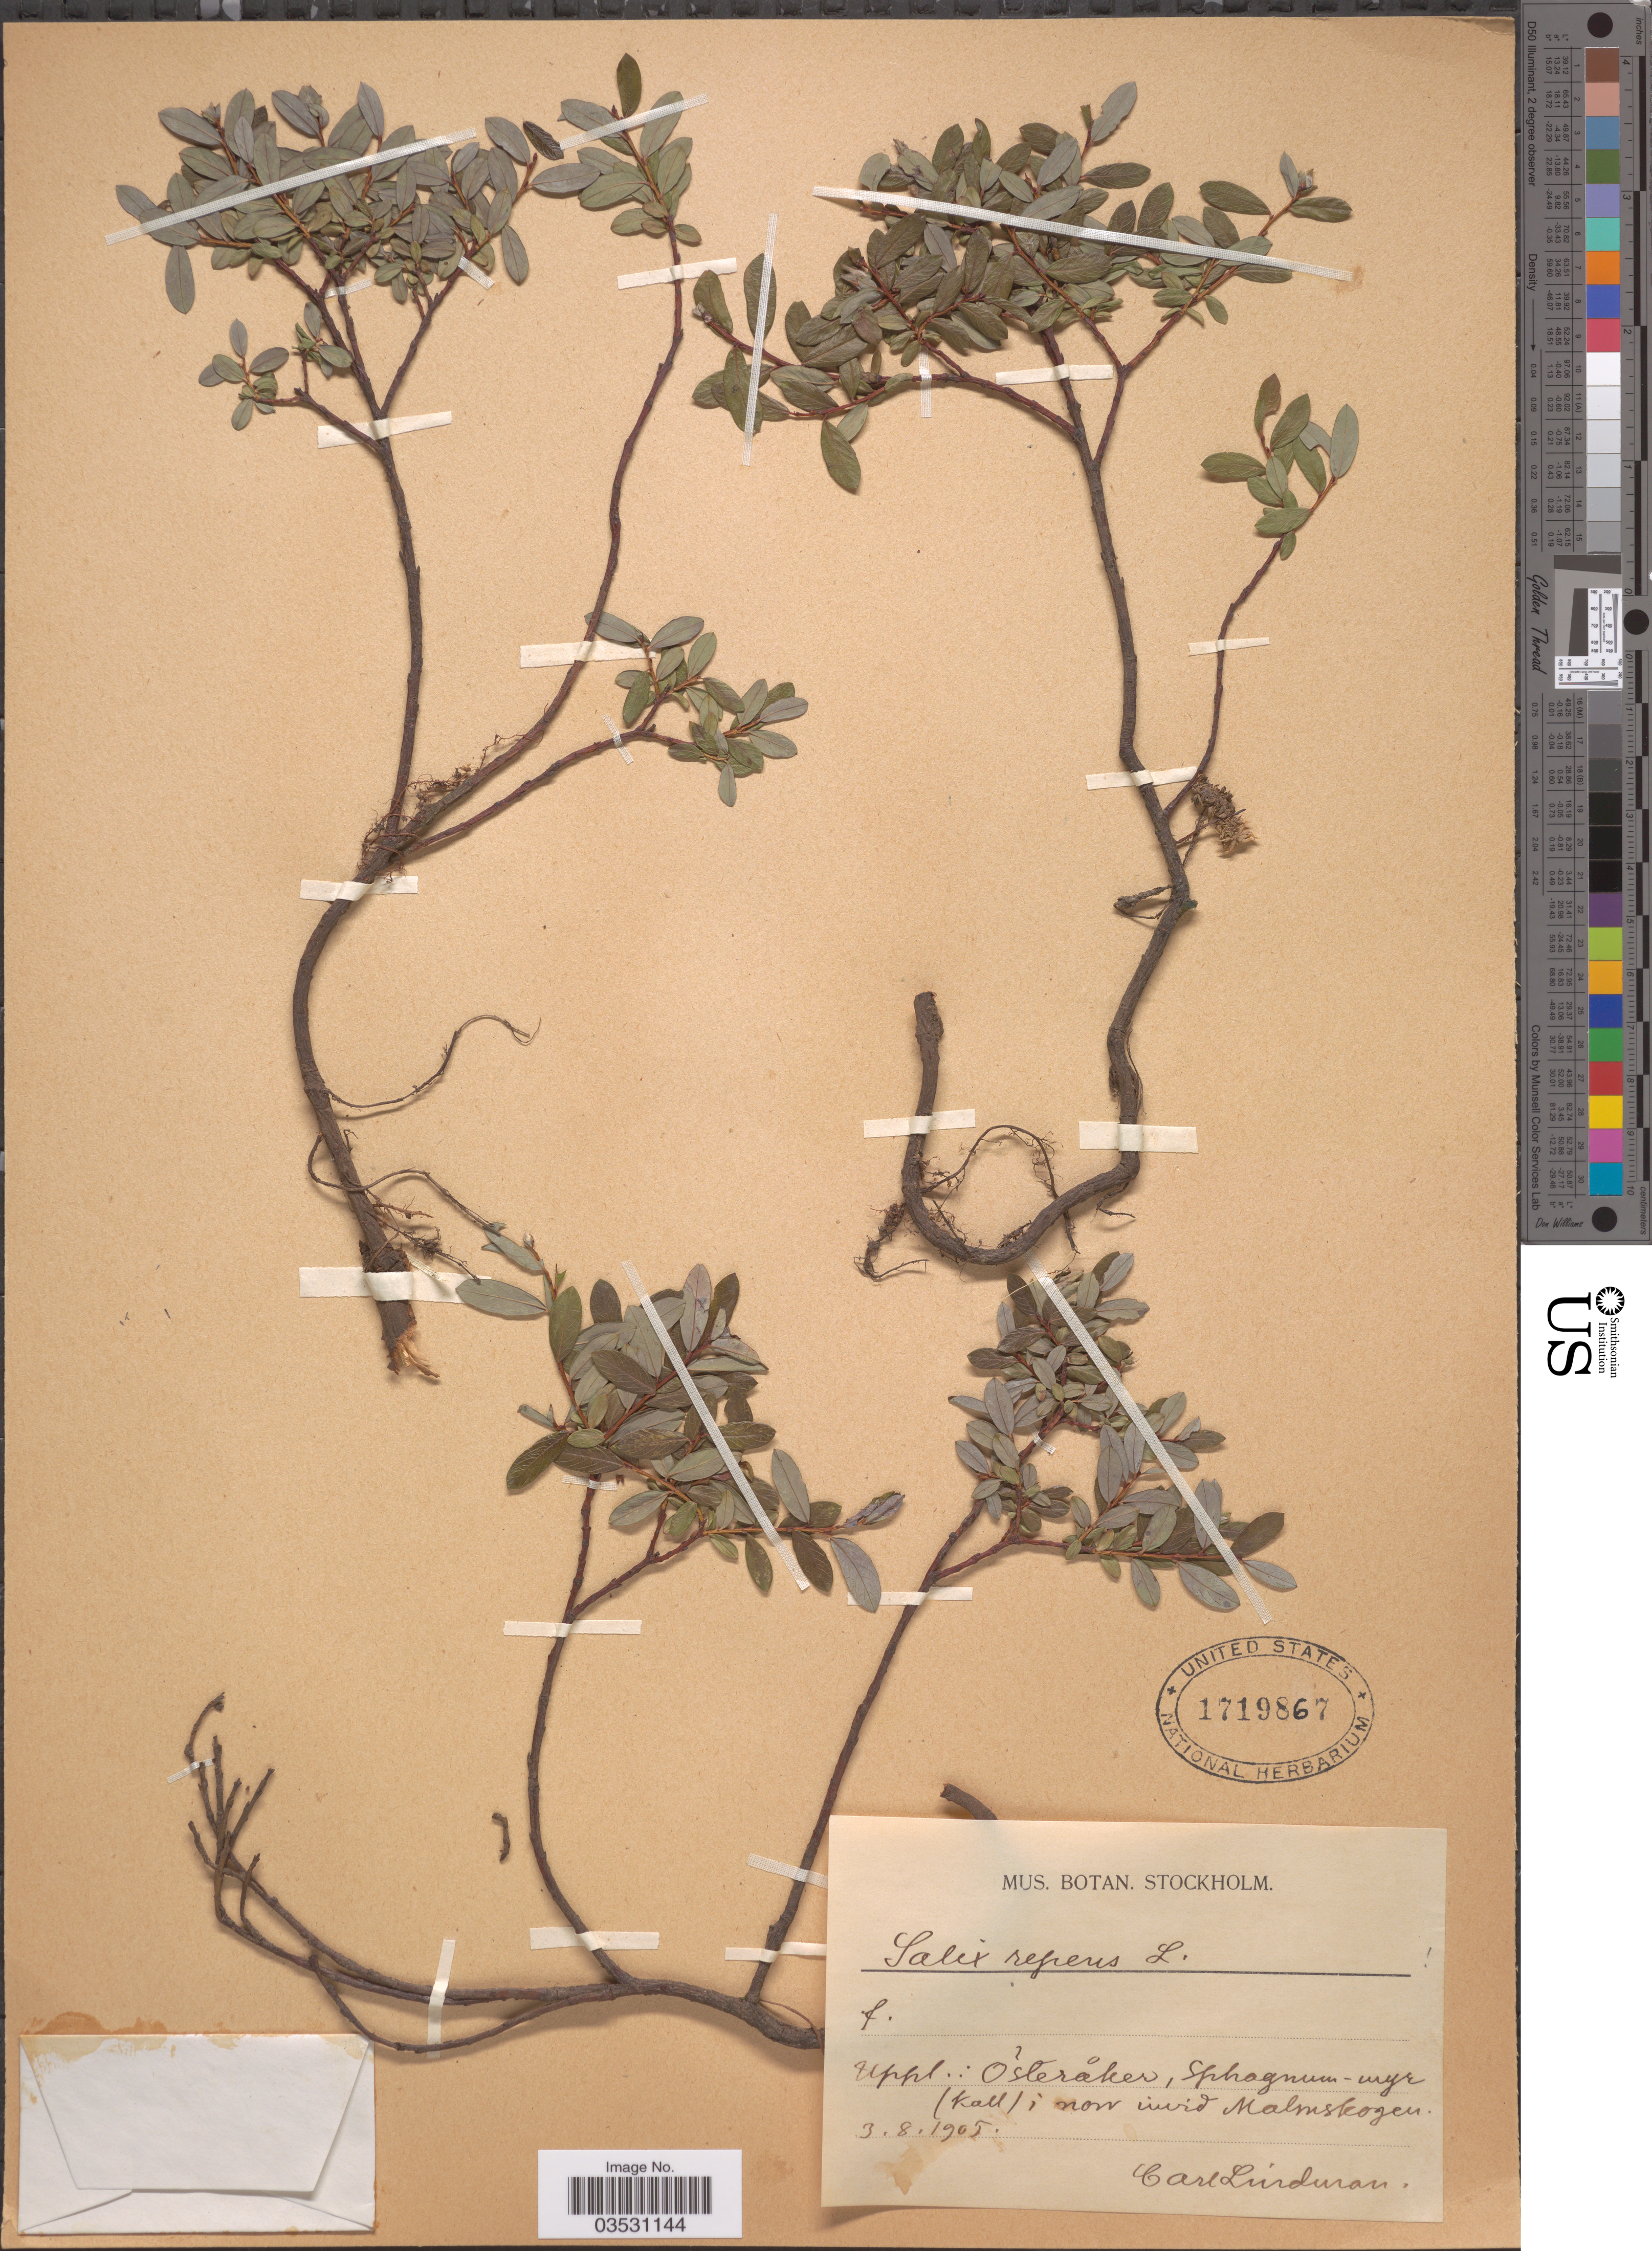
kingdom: Plantae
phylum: Tracheophyta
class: Magnoliopsida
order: Malpighiales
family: Salicaceae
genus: Salix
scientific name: Salix repens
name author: L.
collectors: C. A. M. Lindman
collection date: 1905-08-03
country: Sweden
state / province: Stockholm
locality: Uppl.: Osteråker, Sphagnum-myr [interpreted] (Kall) i norr invid Malmskogen.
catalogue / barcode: US 1719867